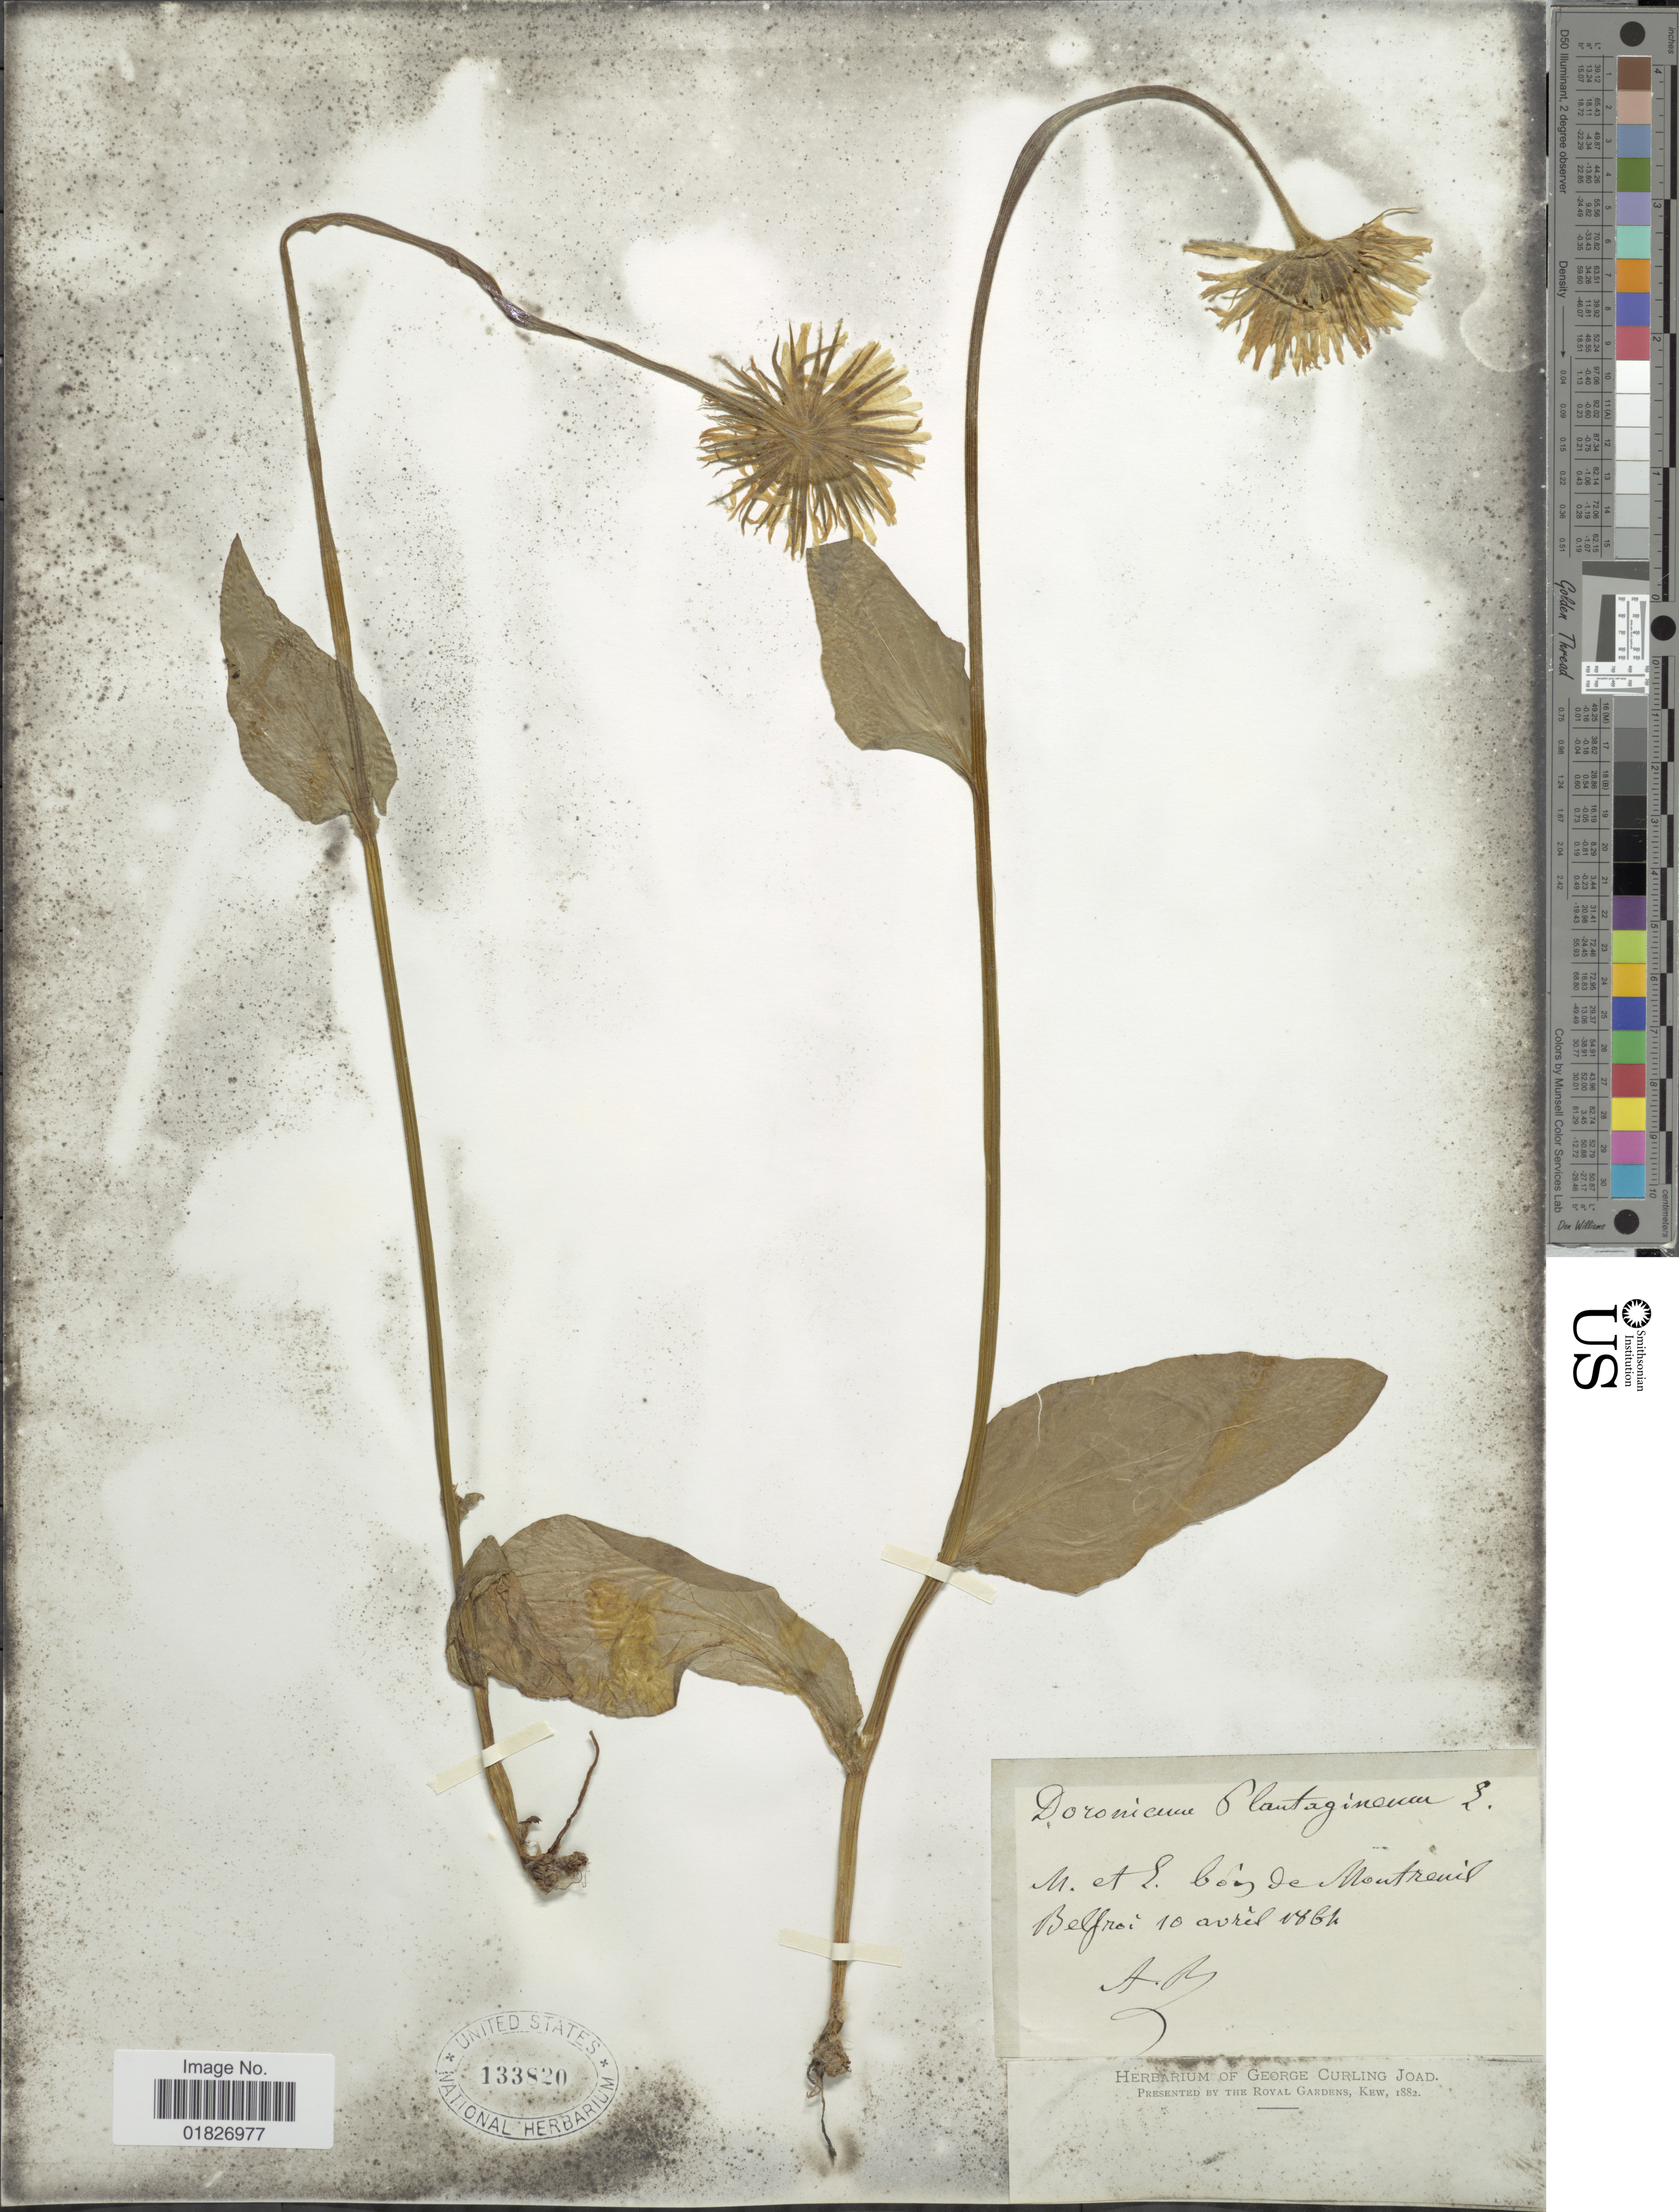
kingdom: Plantae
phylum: Tracheophyta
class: Magnoliopsida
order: Asterales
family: Asteraceae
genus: Doronicum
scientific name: Doronicum plantagineum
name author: L.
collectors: A. B.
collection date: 1864-04-10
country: France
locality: M & L bois de Montreuil, Belfroi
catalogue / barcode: US 133820